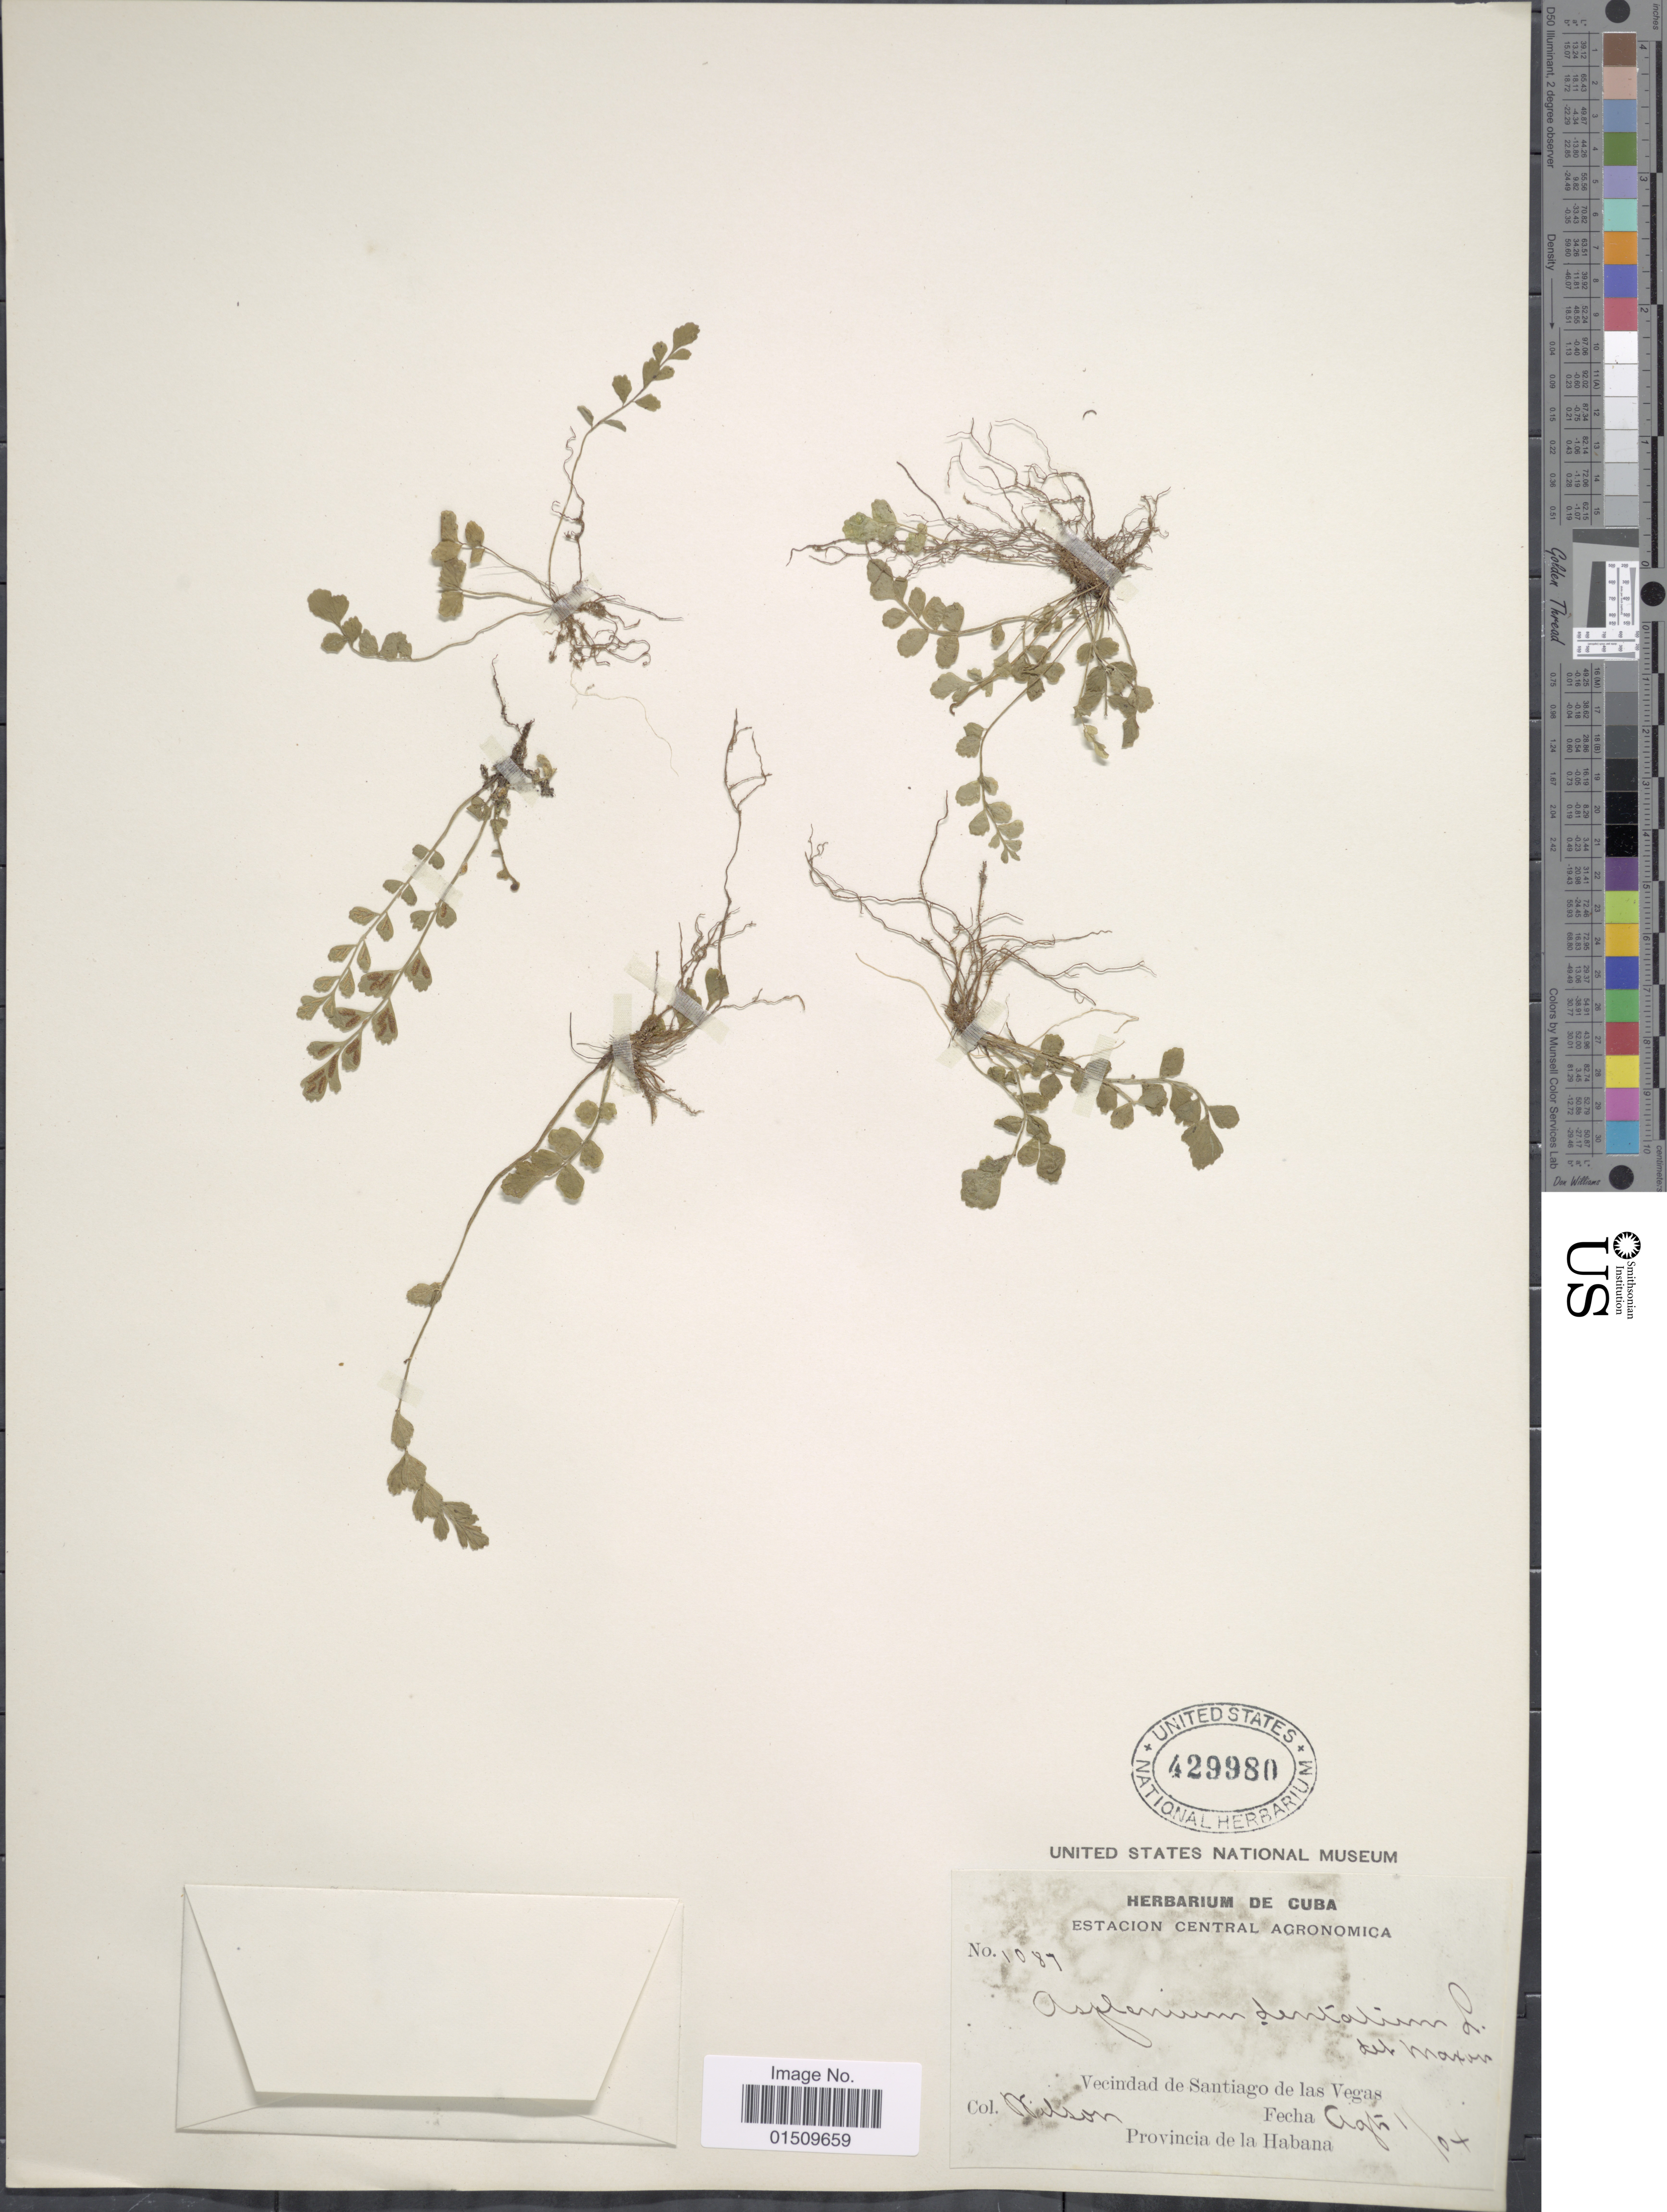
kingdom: Plantae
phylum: Tracheophyta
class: Polypodiopsida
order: Polypodiales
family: Aspleniaceae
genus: Asplenium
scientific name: Asplenium trichomanes-dentatum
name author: L.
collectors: -- Wilson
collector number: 1087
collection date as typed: Transcribed d/m/y: 1/8/4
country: Cuba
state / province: La Habana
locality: Cuba, estacion central Agronomica, Vecindad de Santiago de las Vegas.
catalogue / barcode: US 429980